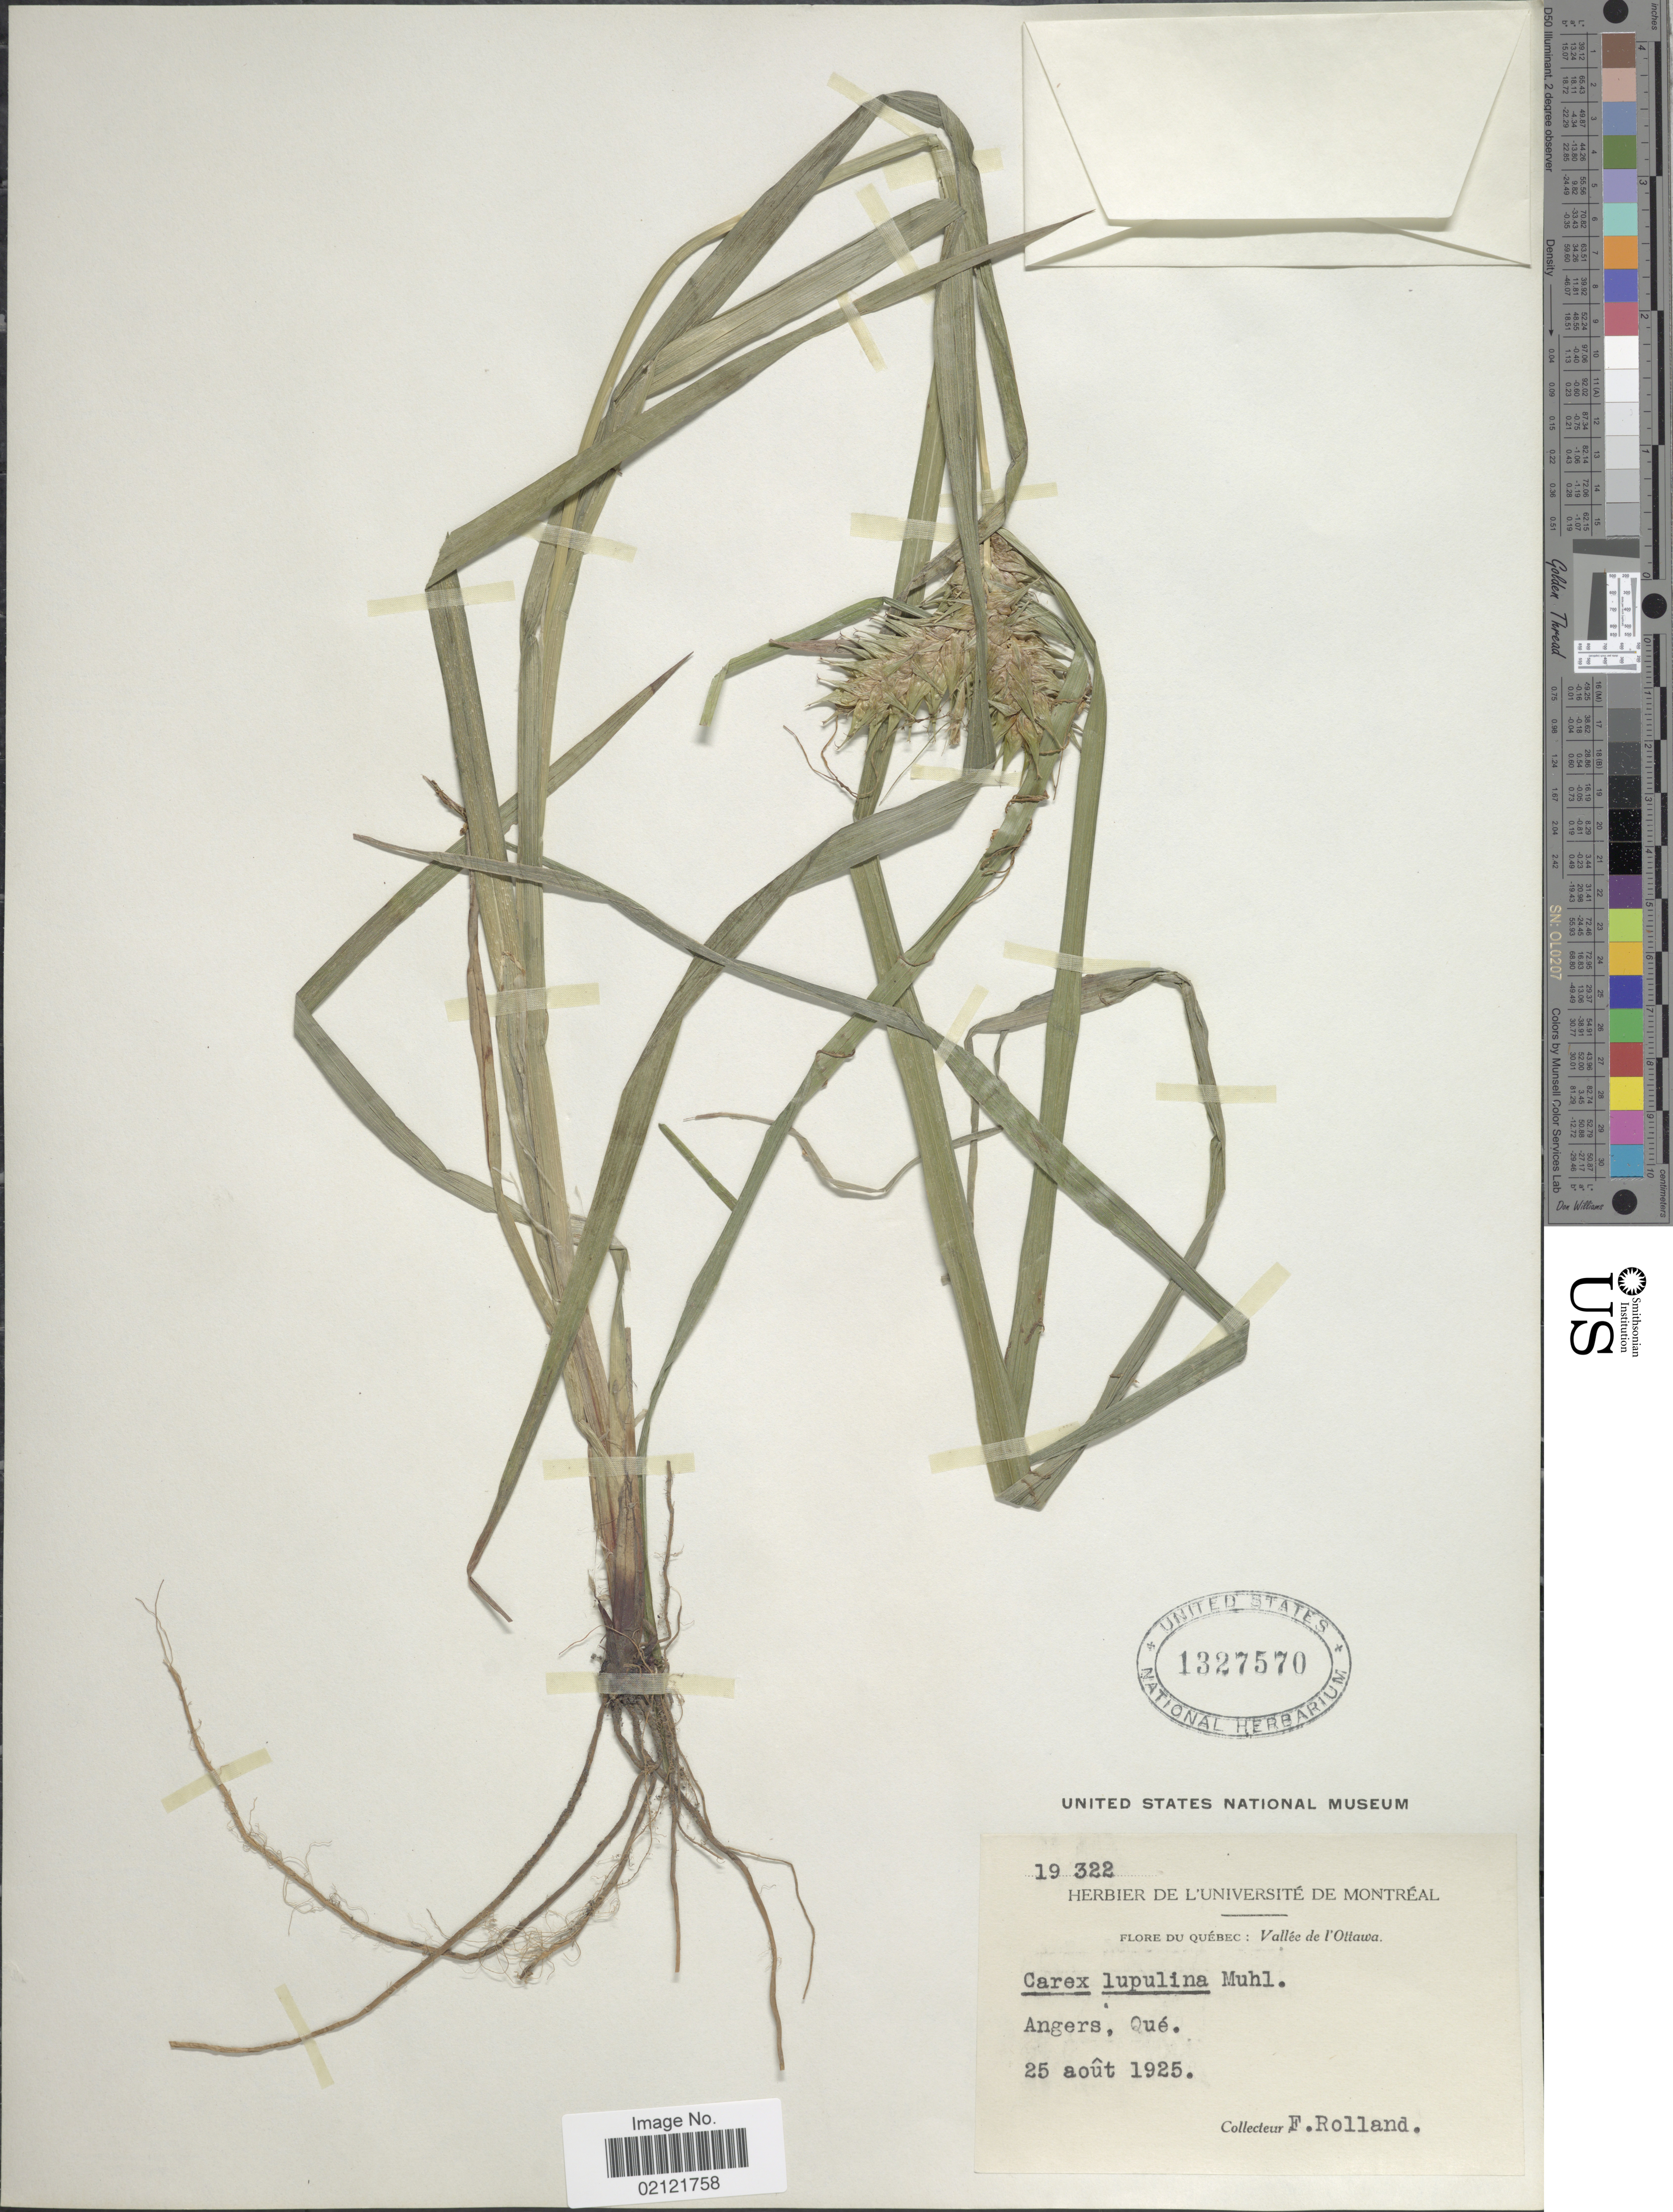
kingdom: Plantae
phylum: Tracheophyta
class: Liliopsida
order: Poales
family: Cyperaceae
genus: Carex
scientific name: Carex lupulina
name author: Muhl. ex Willd.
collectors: F. Rolland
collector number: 19322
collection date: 1925-08-25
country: Canada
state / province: Quebec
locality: Angers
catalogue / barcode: US 1327570